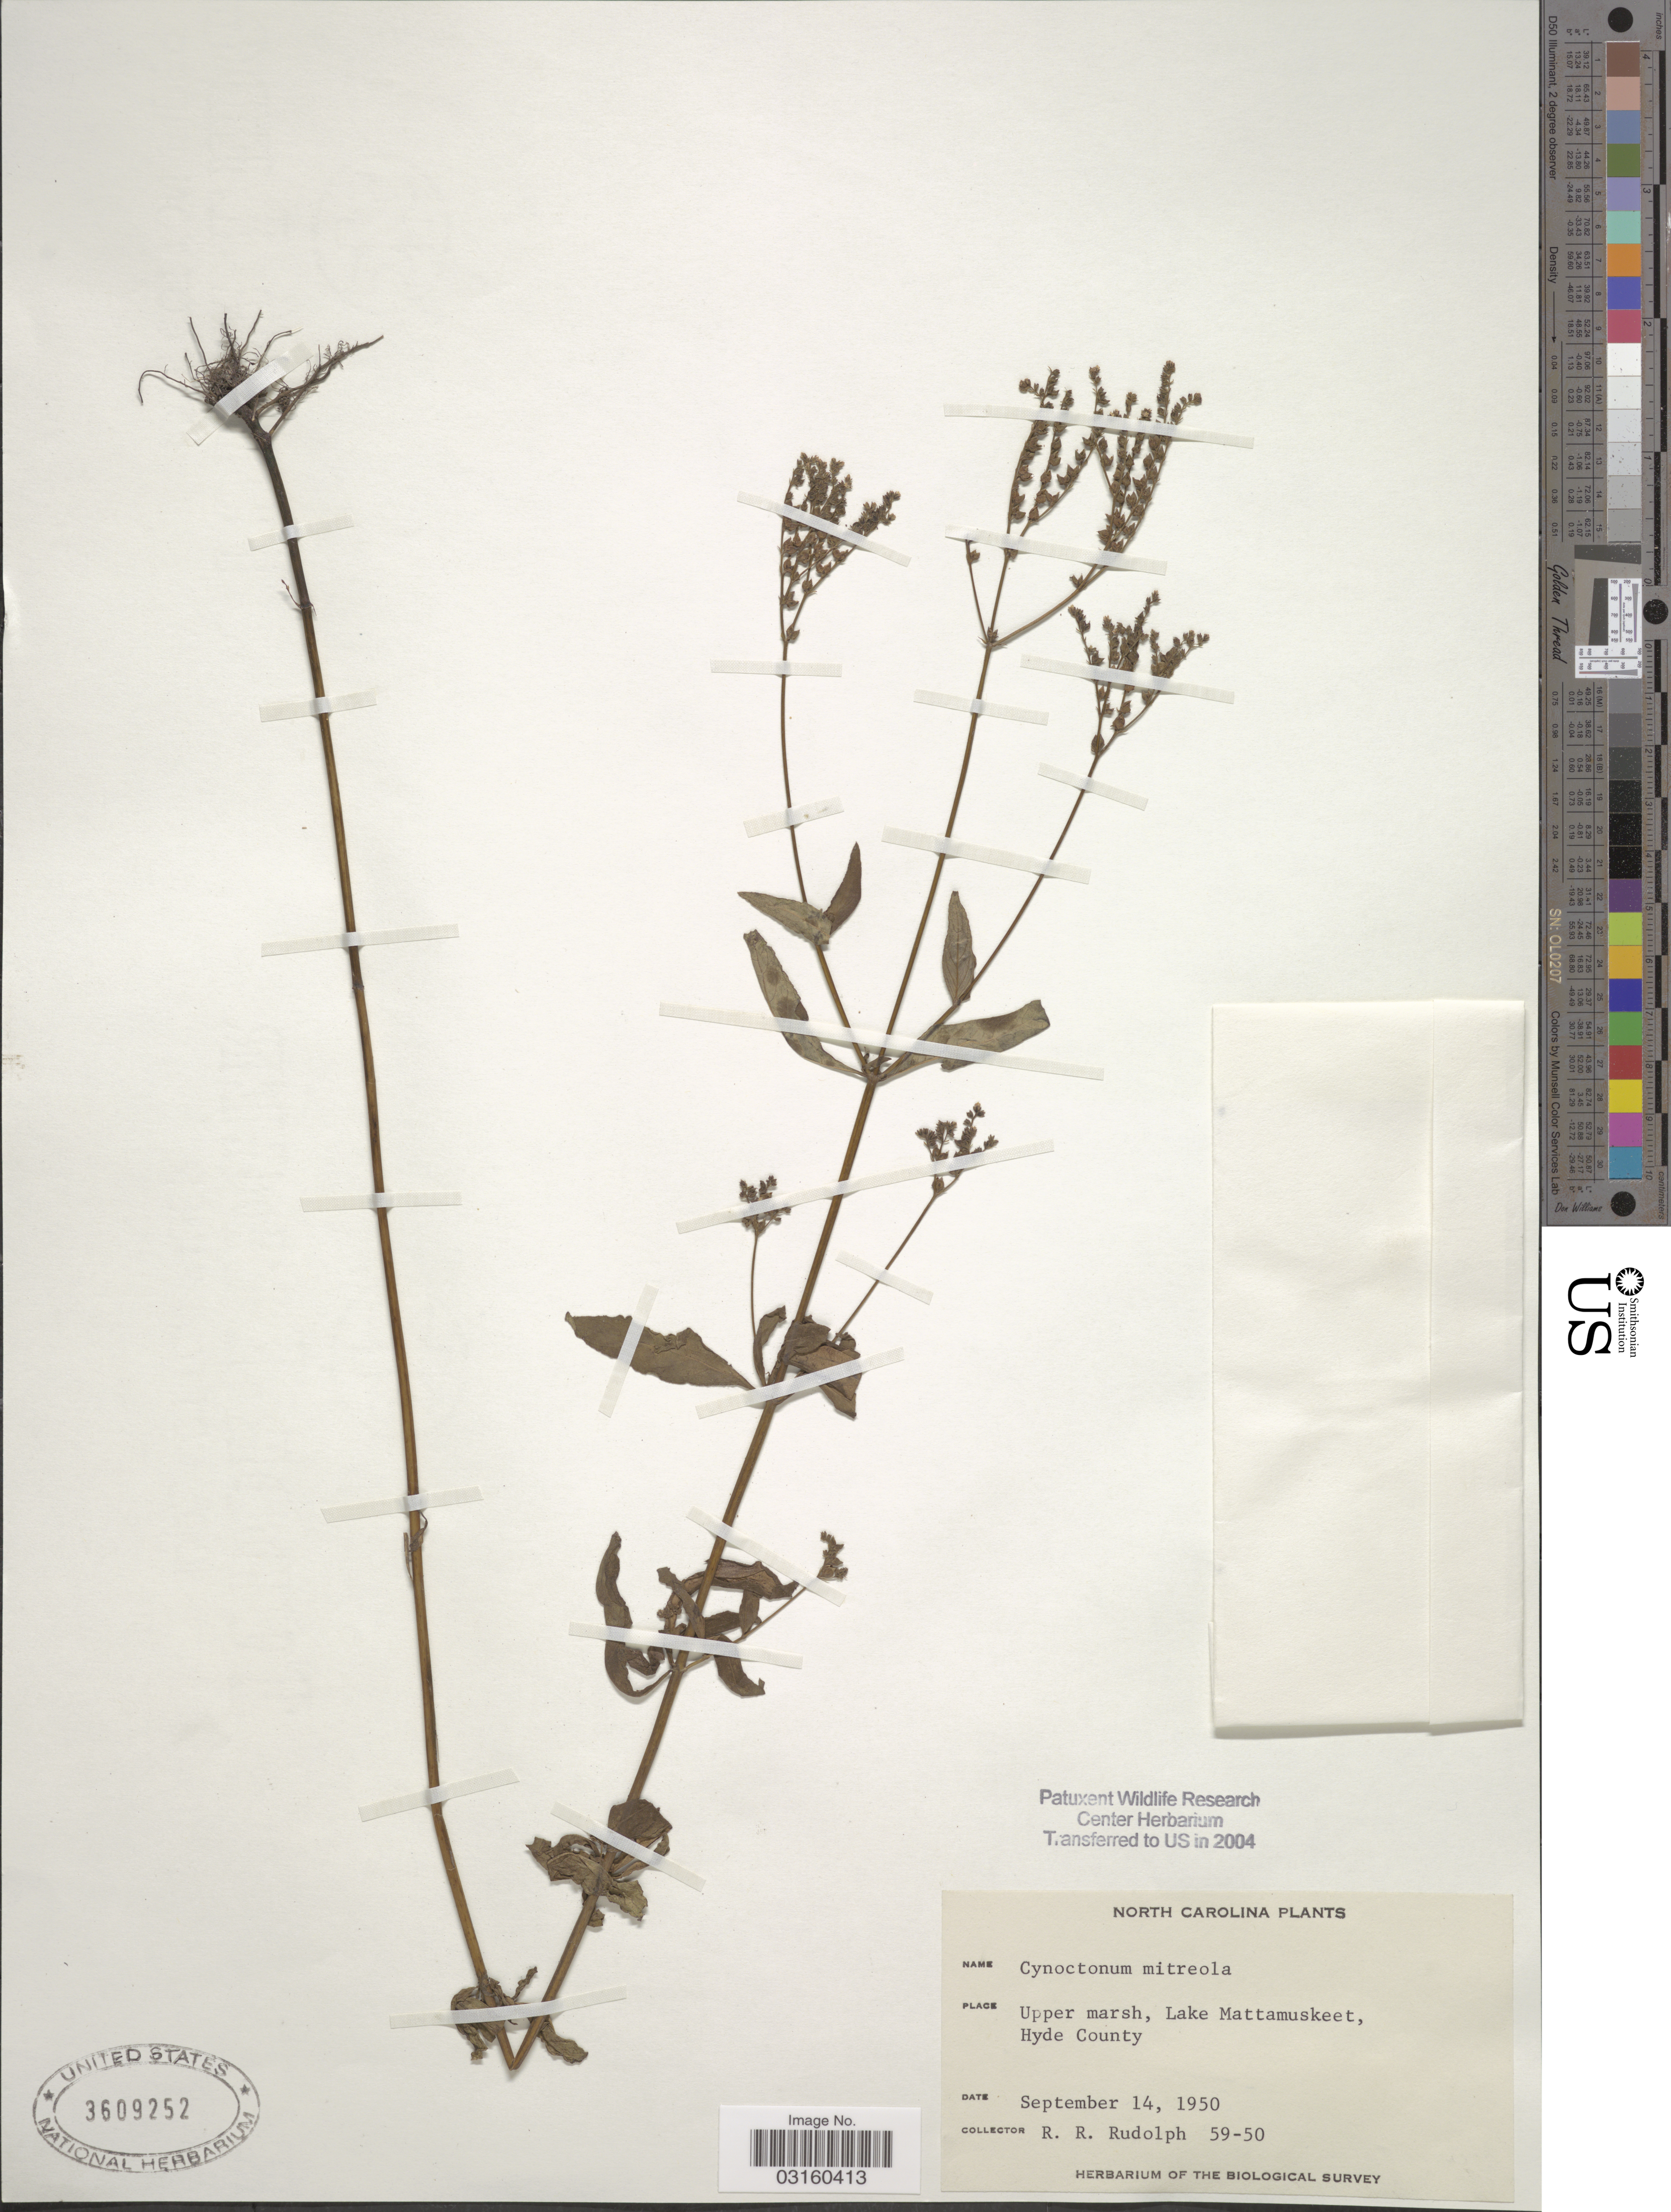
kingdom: Plantae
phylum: Tracheophyta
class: Magnoliopsida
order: Gentianales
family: Loganiaceae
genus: Mitreola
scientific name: Mitreola petiolata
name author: (J.F. Gmel.) Torr. & A. Gray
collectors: R. Rudolph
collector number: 59-50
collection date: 1950-09-14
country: United States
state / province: North Carolina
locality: Upper marsh, Lake Mattamuskeet, Hyde County.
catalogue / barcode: US 3609252